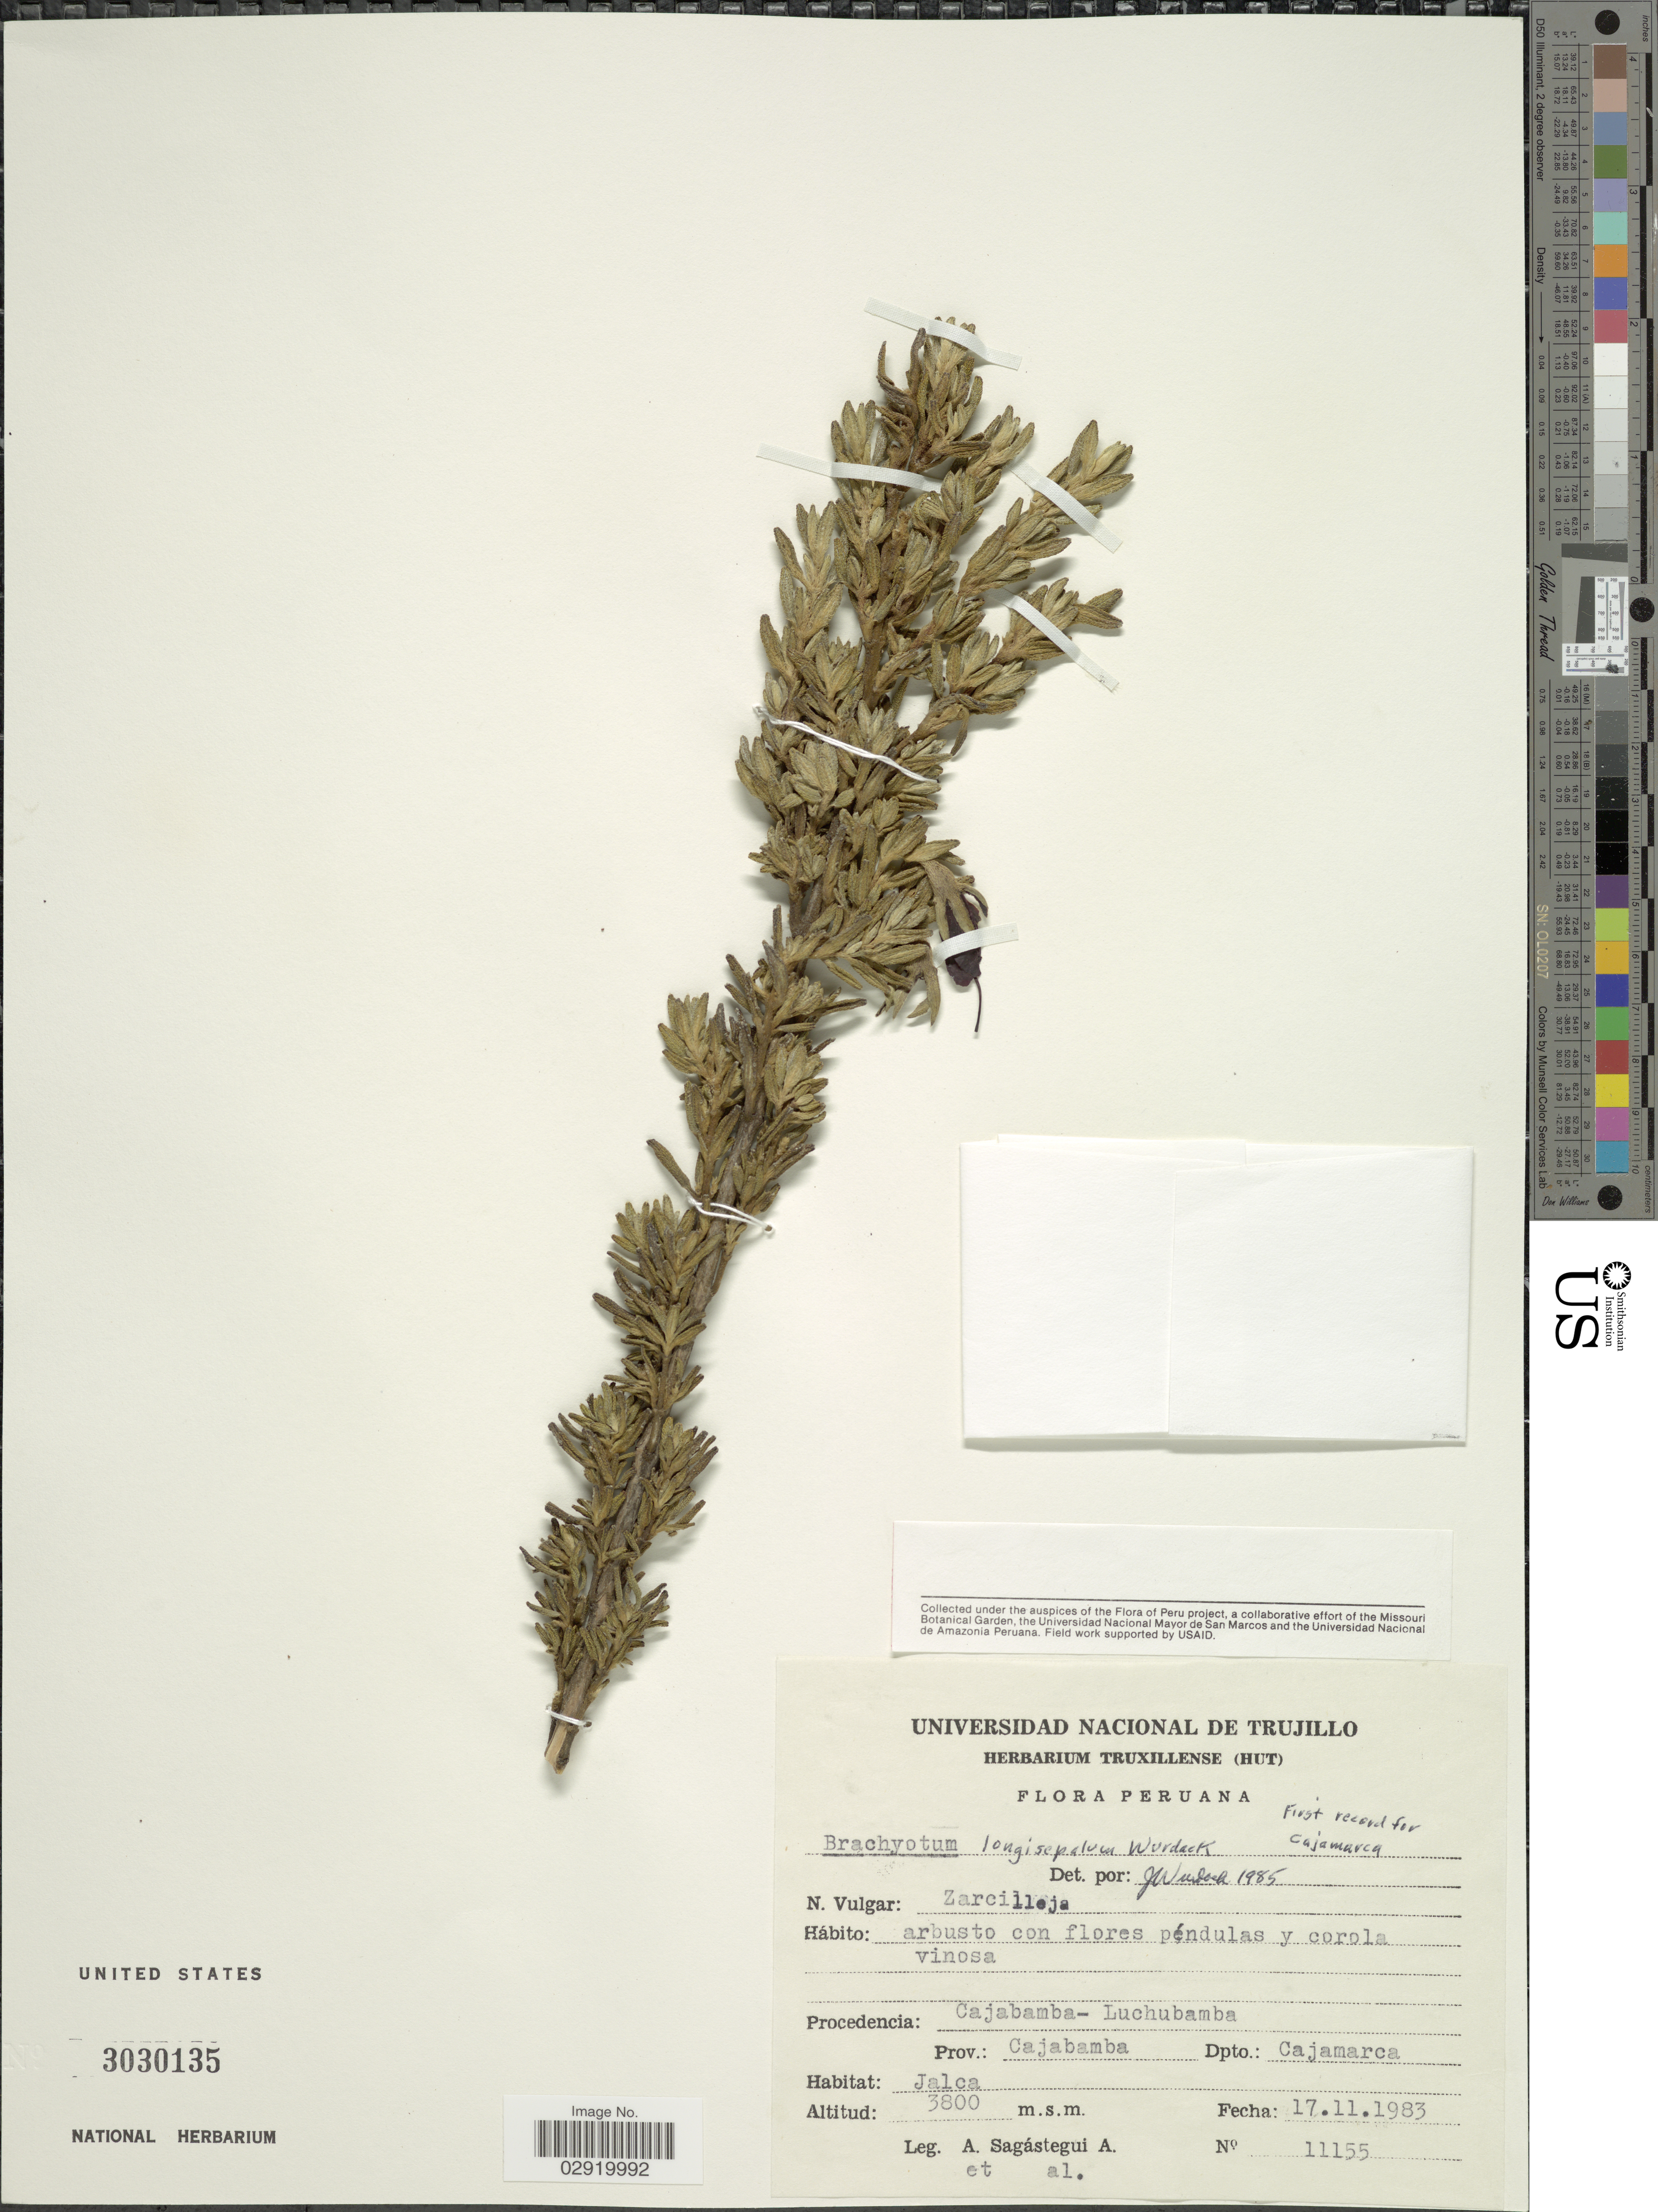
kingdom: Plantae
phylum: Tracheophyta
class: Magnoliopsida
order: Myrtales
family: Melastomataceae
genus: Brachyotum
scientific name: Brachyotum longisepalum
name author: Wurdack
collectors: A. Sagástegui A. & et al.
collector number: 11155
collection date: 1983-11-17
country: Peru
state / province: Cajamarca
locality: Cajabamba-Luchubamba. Prov.: Cajabamba, Dpto.: Cajamarca. Jalca.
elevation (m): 3800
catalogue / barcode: US 3030135